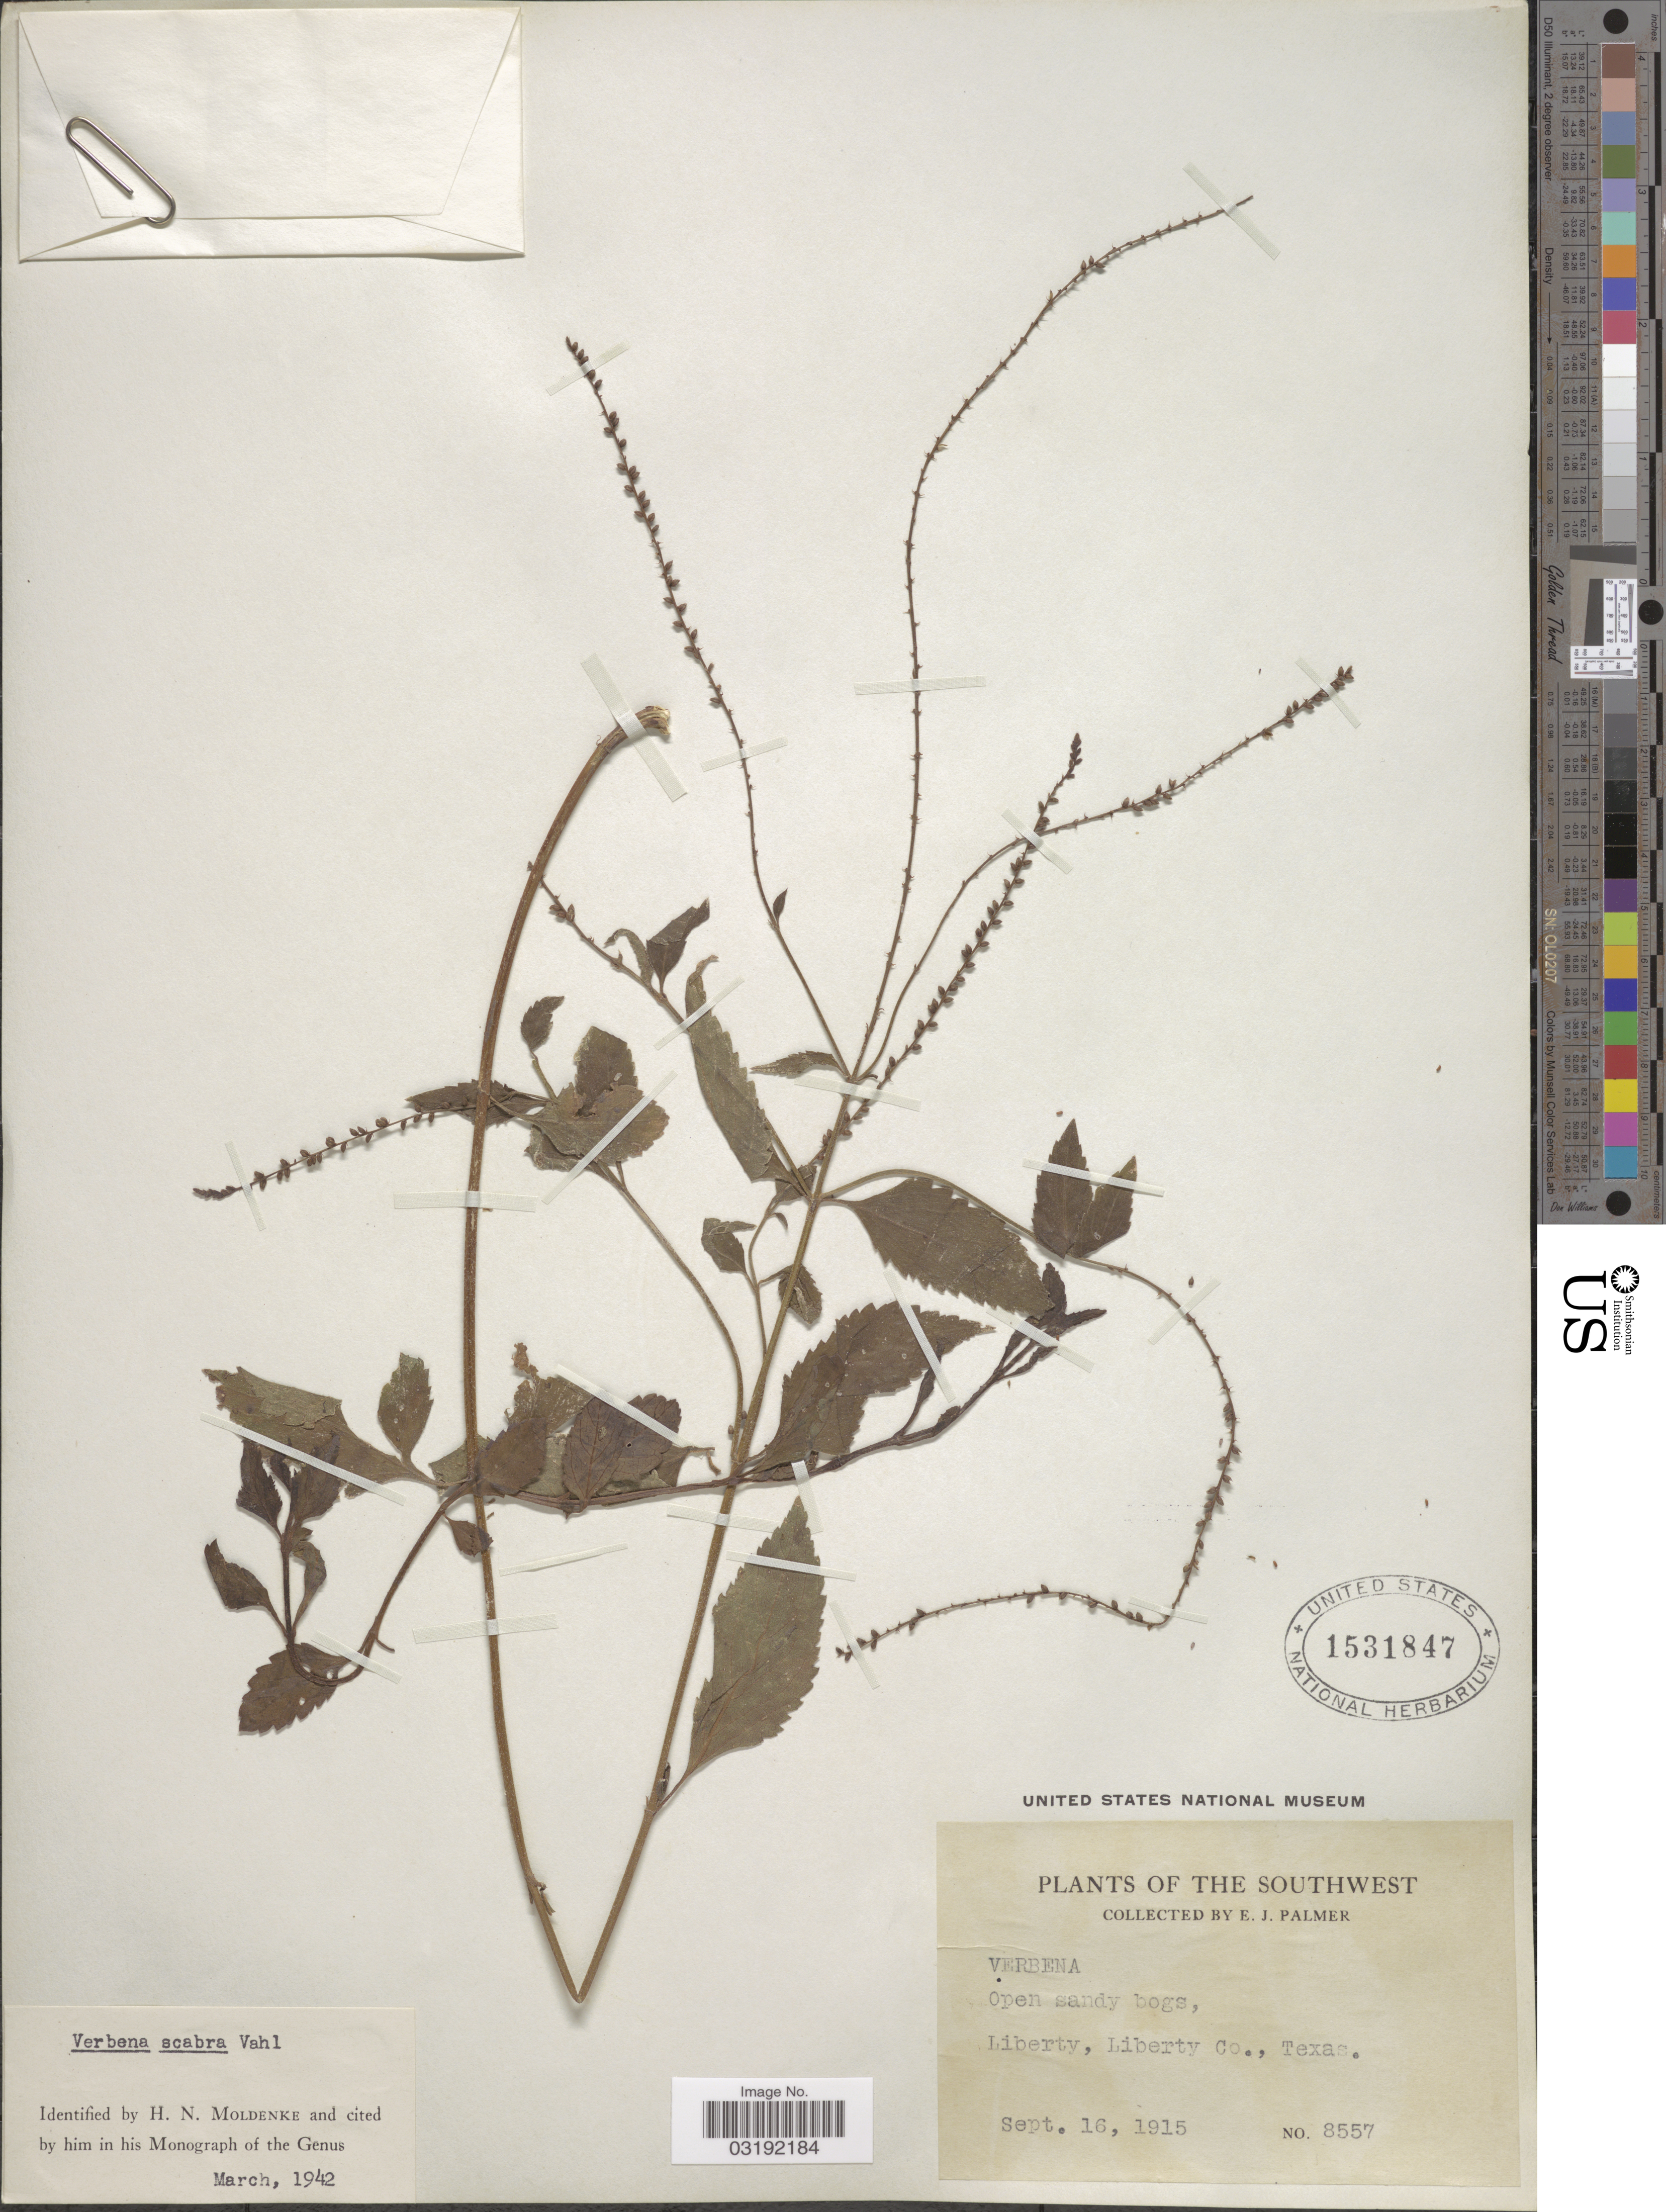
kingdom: Plantae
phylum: Tracheophyta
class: Magnoliopsida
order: Lamiales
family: Verbenaceae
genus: Verbena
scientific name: Verbena scabra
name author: Vahl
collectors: E. J. Palmer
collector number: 8557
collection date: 1915-09-16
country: United States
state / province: Texas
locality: The Southwest. Liberty, Liberty Co.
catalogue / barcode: US 1531847